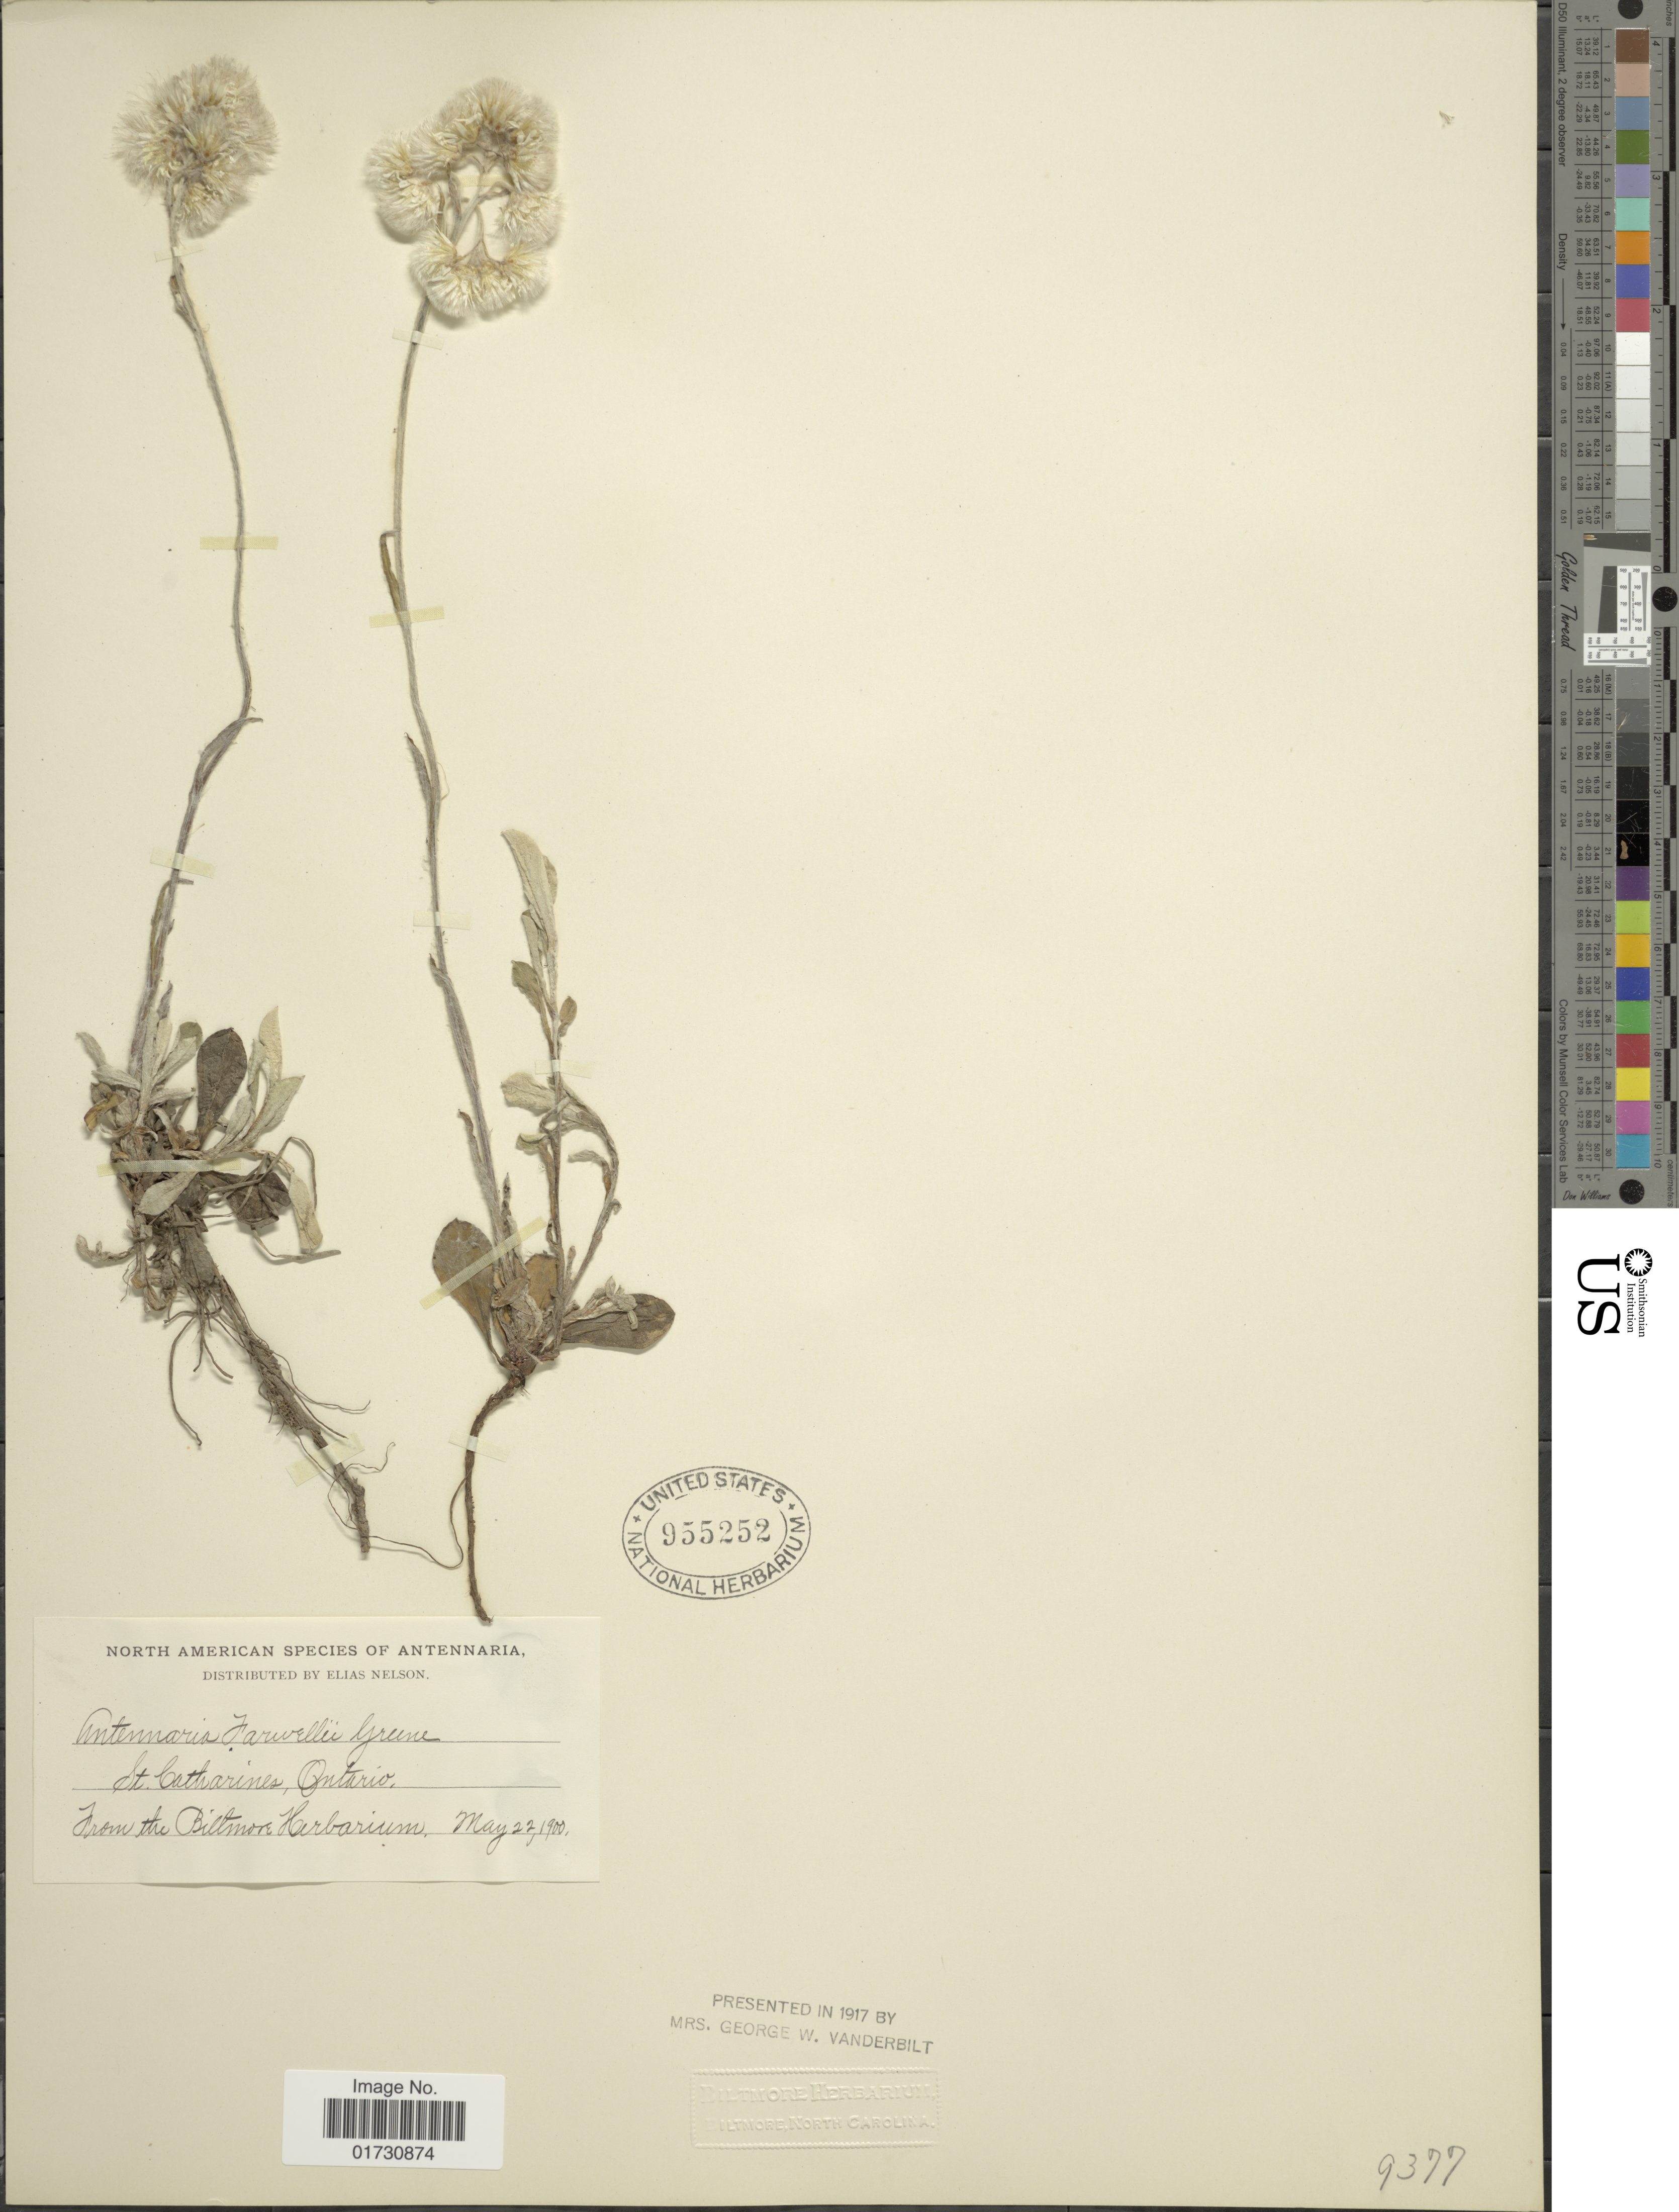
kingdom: Plantae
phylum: Tracheophyta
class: Magnoliopsida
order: Asterales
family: Asteraceae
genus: Antennaria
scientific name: Antennaria farwellii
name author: Greene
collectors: E. Nelson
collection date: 1900-05-22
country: Canada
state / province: Ontario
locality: St. Catharines, Ontario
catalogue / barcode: US 955252